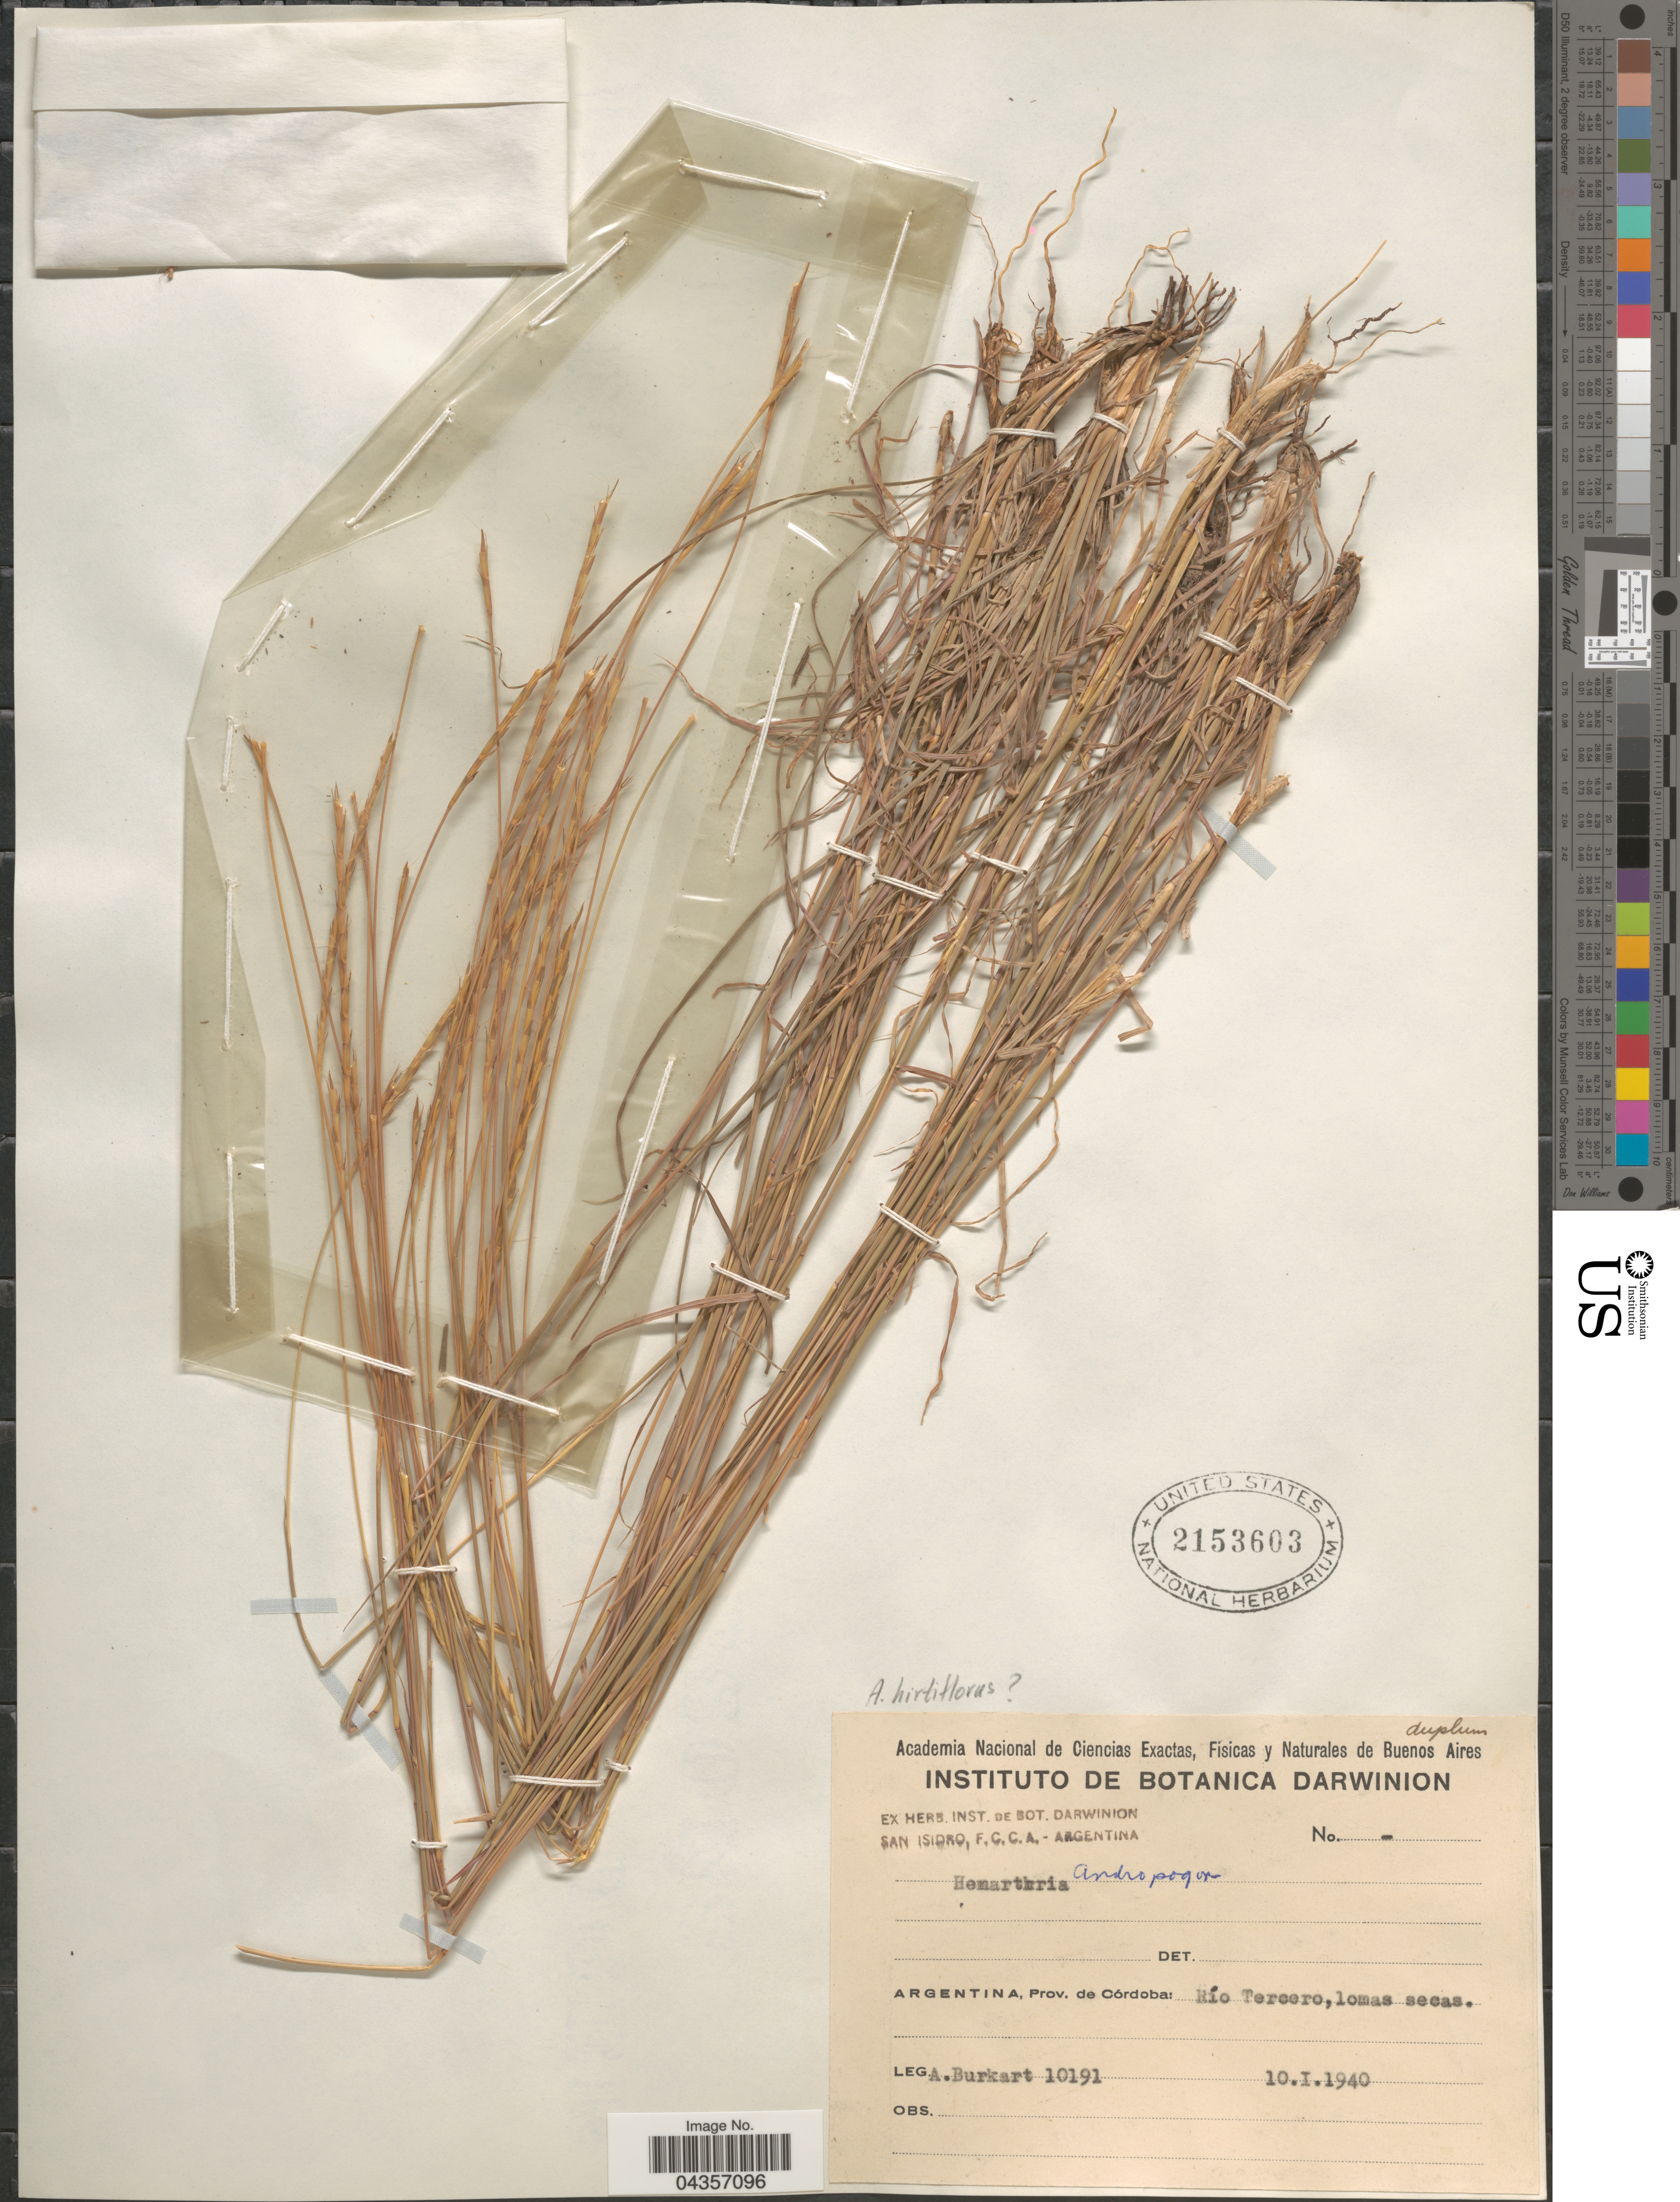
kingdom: Plantae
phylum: Tracheophyta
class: Liliopsida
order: Poales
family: Poaceae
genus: Schizachyrium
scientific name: Schizachyrium sanguineum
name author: (Retz.) Alston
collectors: A. E. Burkart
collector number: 10191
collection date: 1940-01-10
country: Argentina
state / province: Cordoba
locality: Río Tercero, lomas secas.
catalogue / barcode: US 2153603